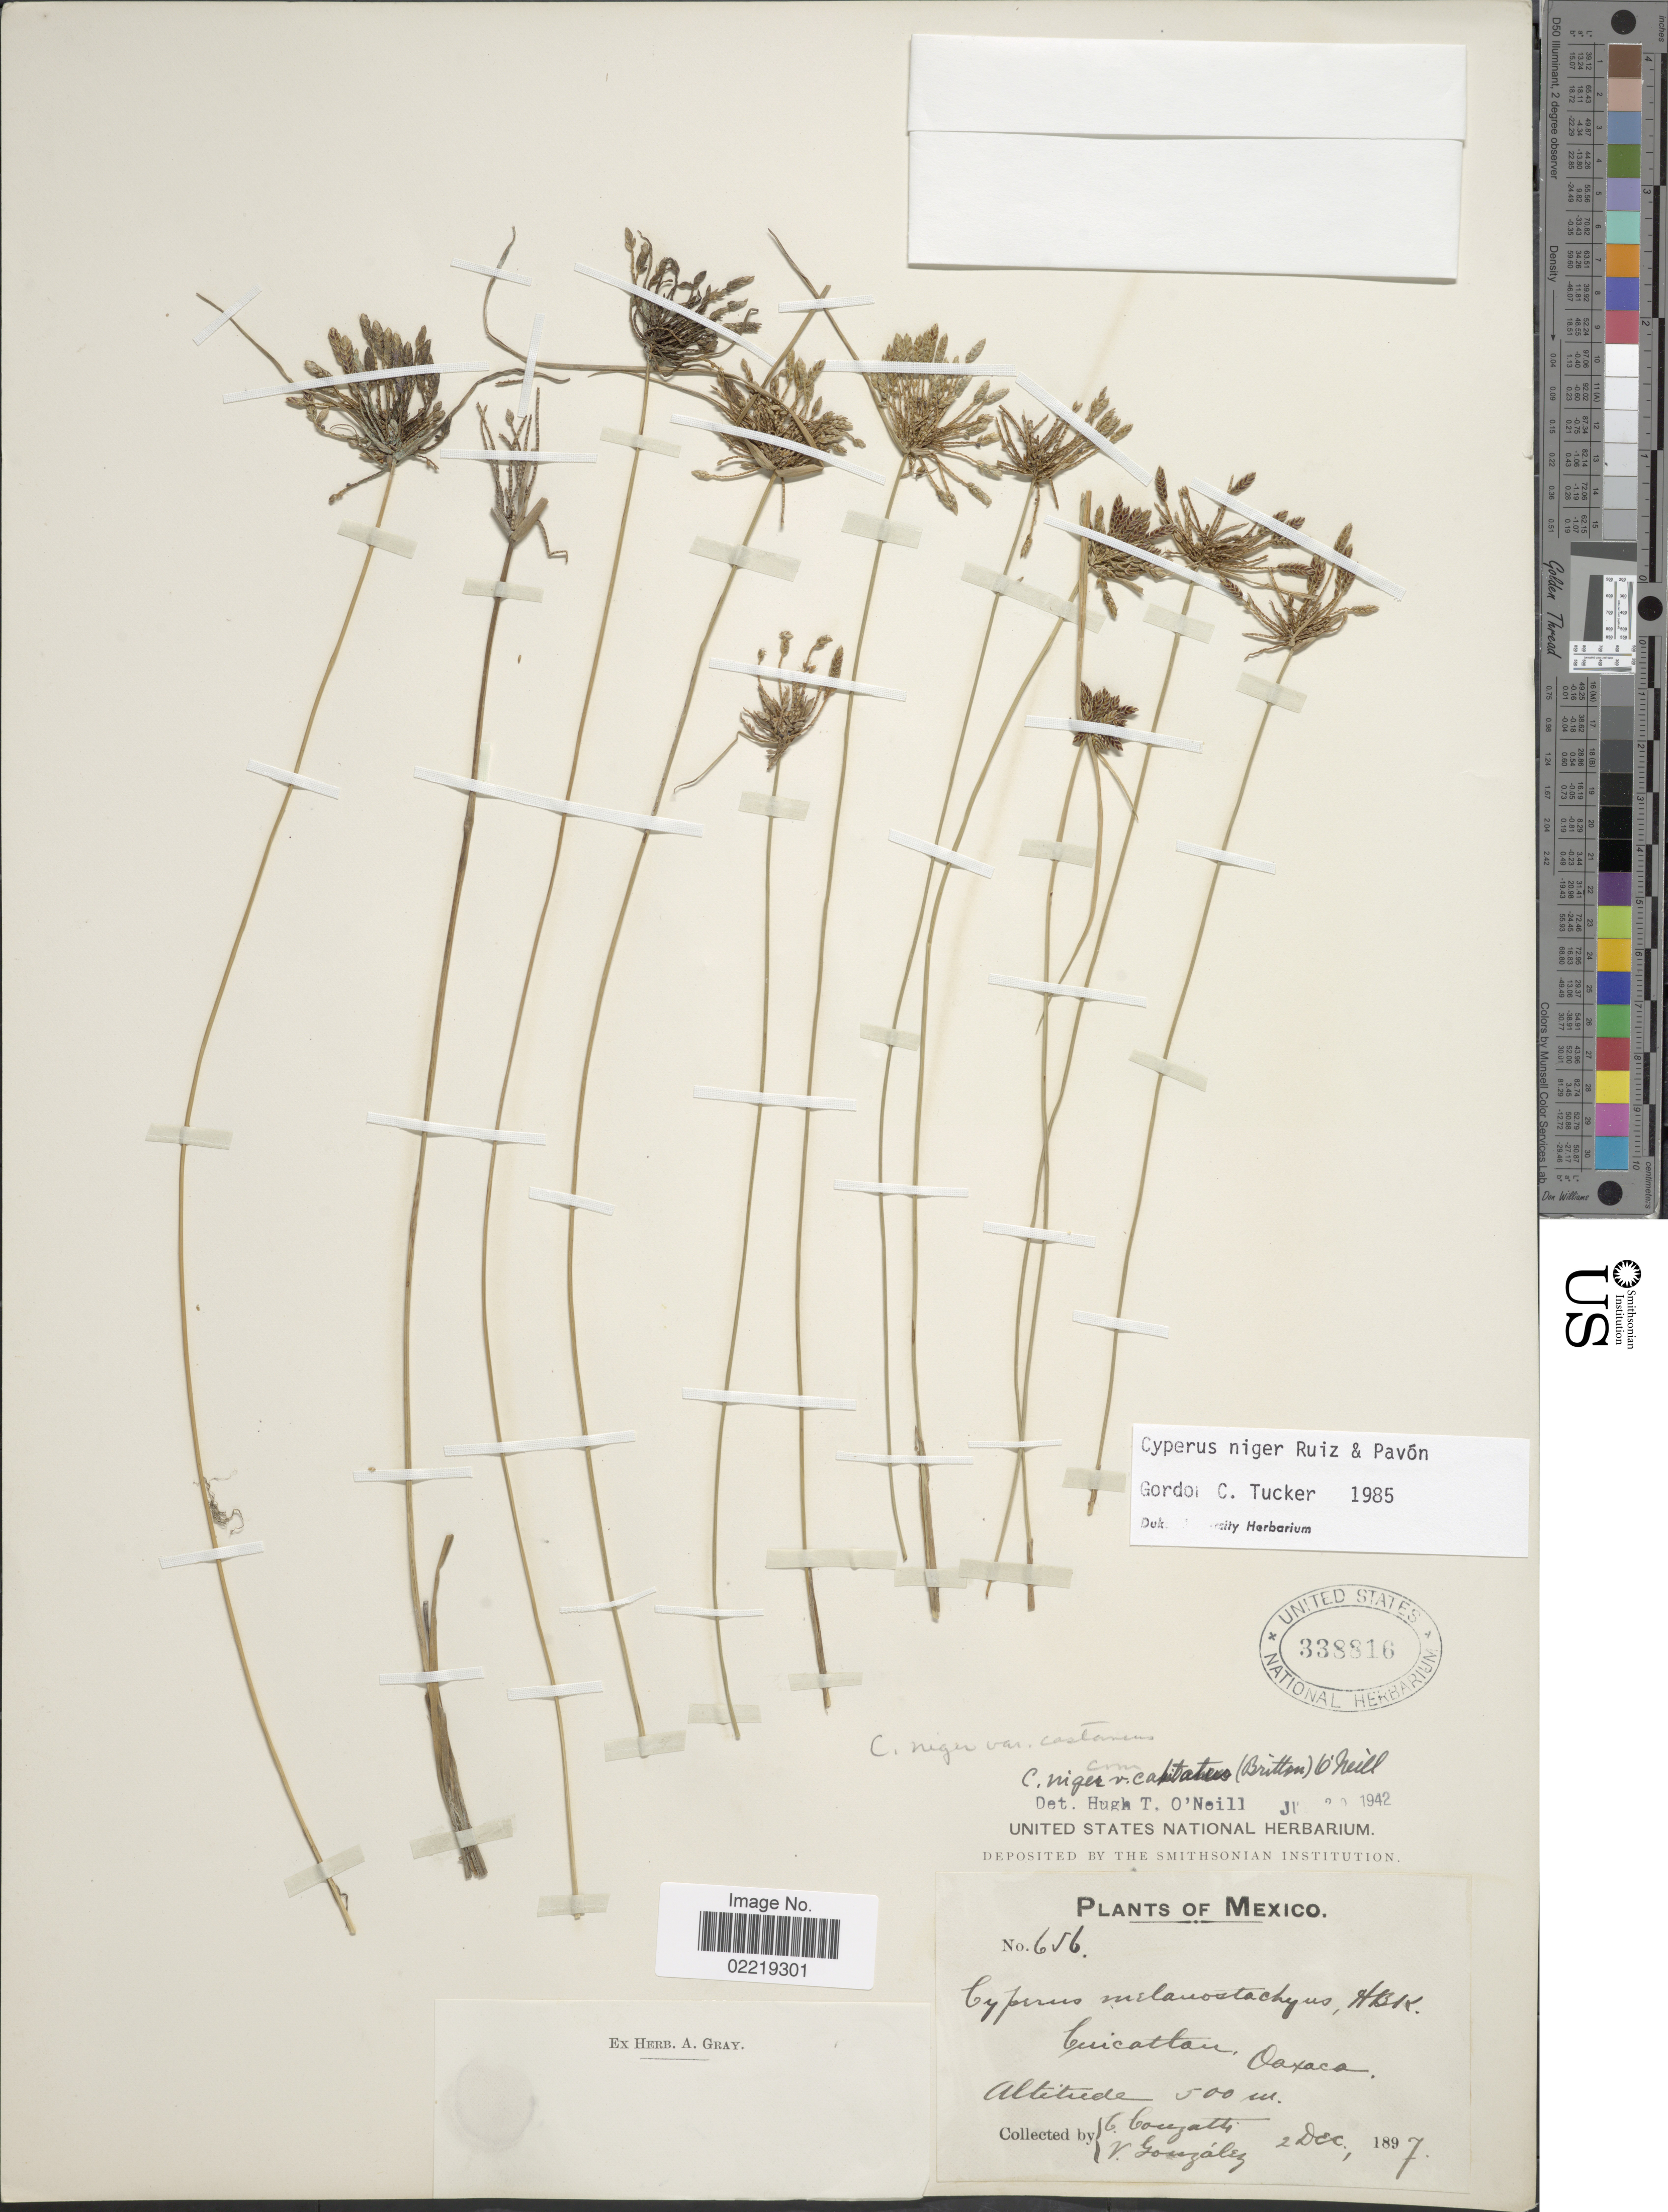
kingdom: Plantae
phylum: Tracheophyta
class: Liliopsida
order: Poales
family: Cyperaceae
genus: Cyperus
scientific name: Cyperus niger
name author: Ruiz & Pav.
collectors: C. Conzatti & V. González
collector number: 656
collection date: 1897-12-02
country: Mexico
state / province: Oaxaca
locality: Cuicatlan, Oaxaca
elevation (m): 500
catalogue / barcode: US 338816